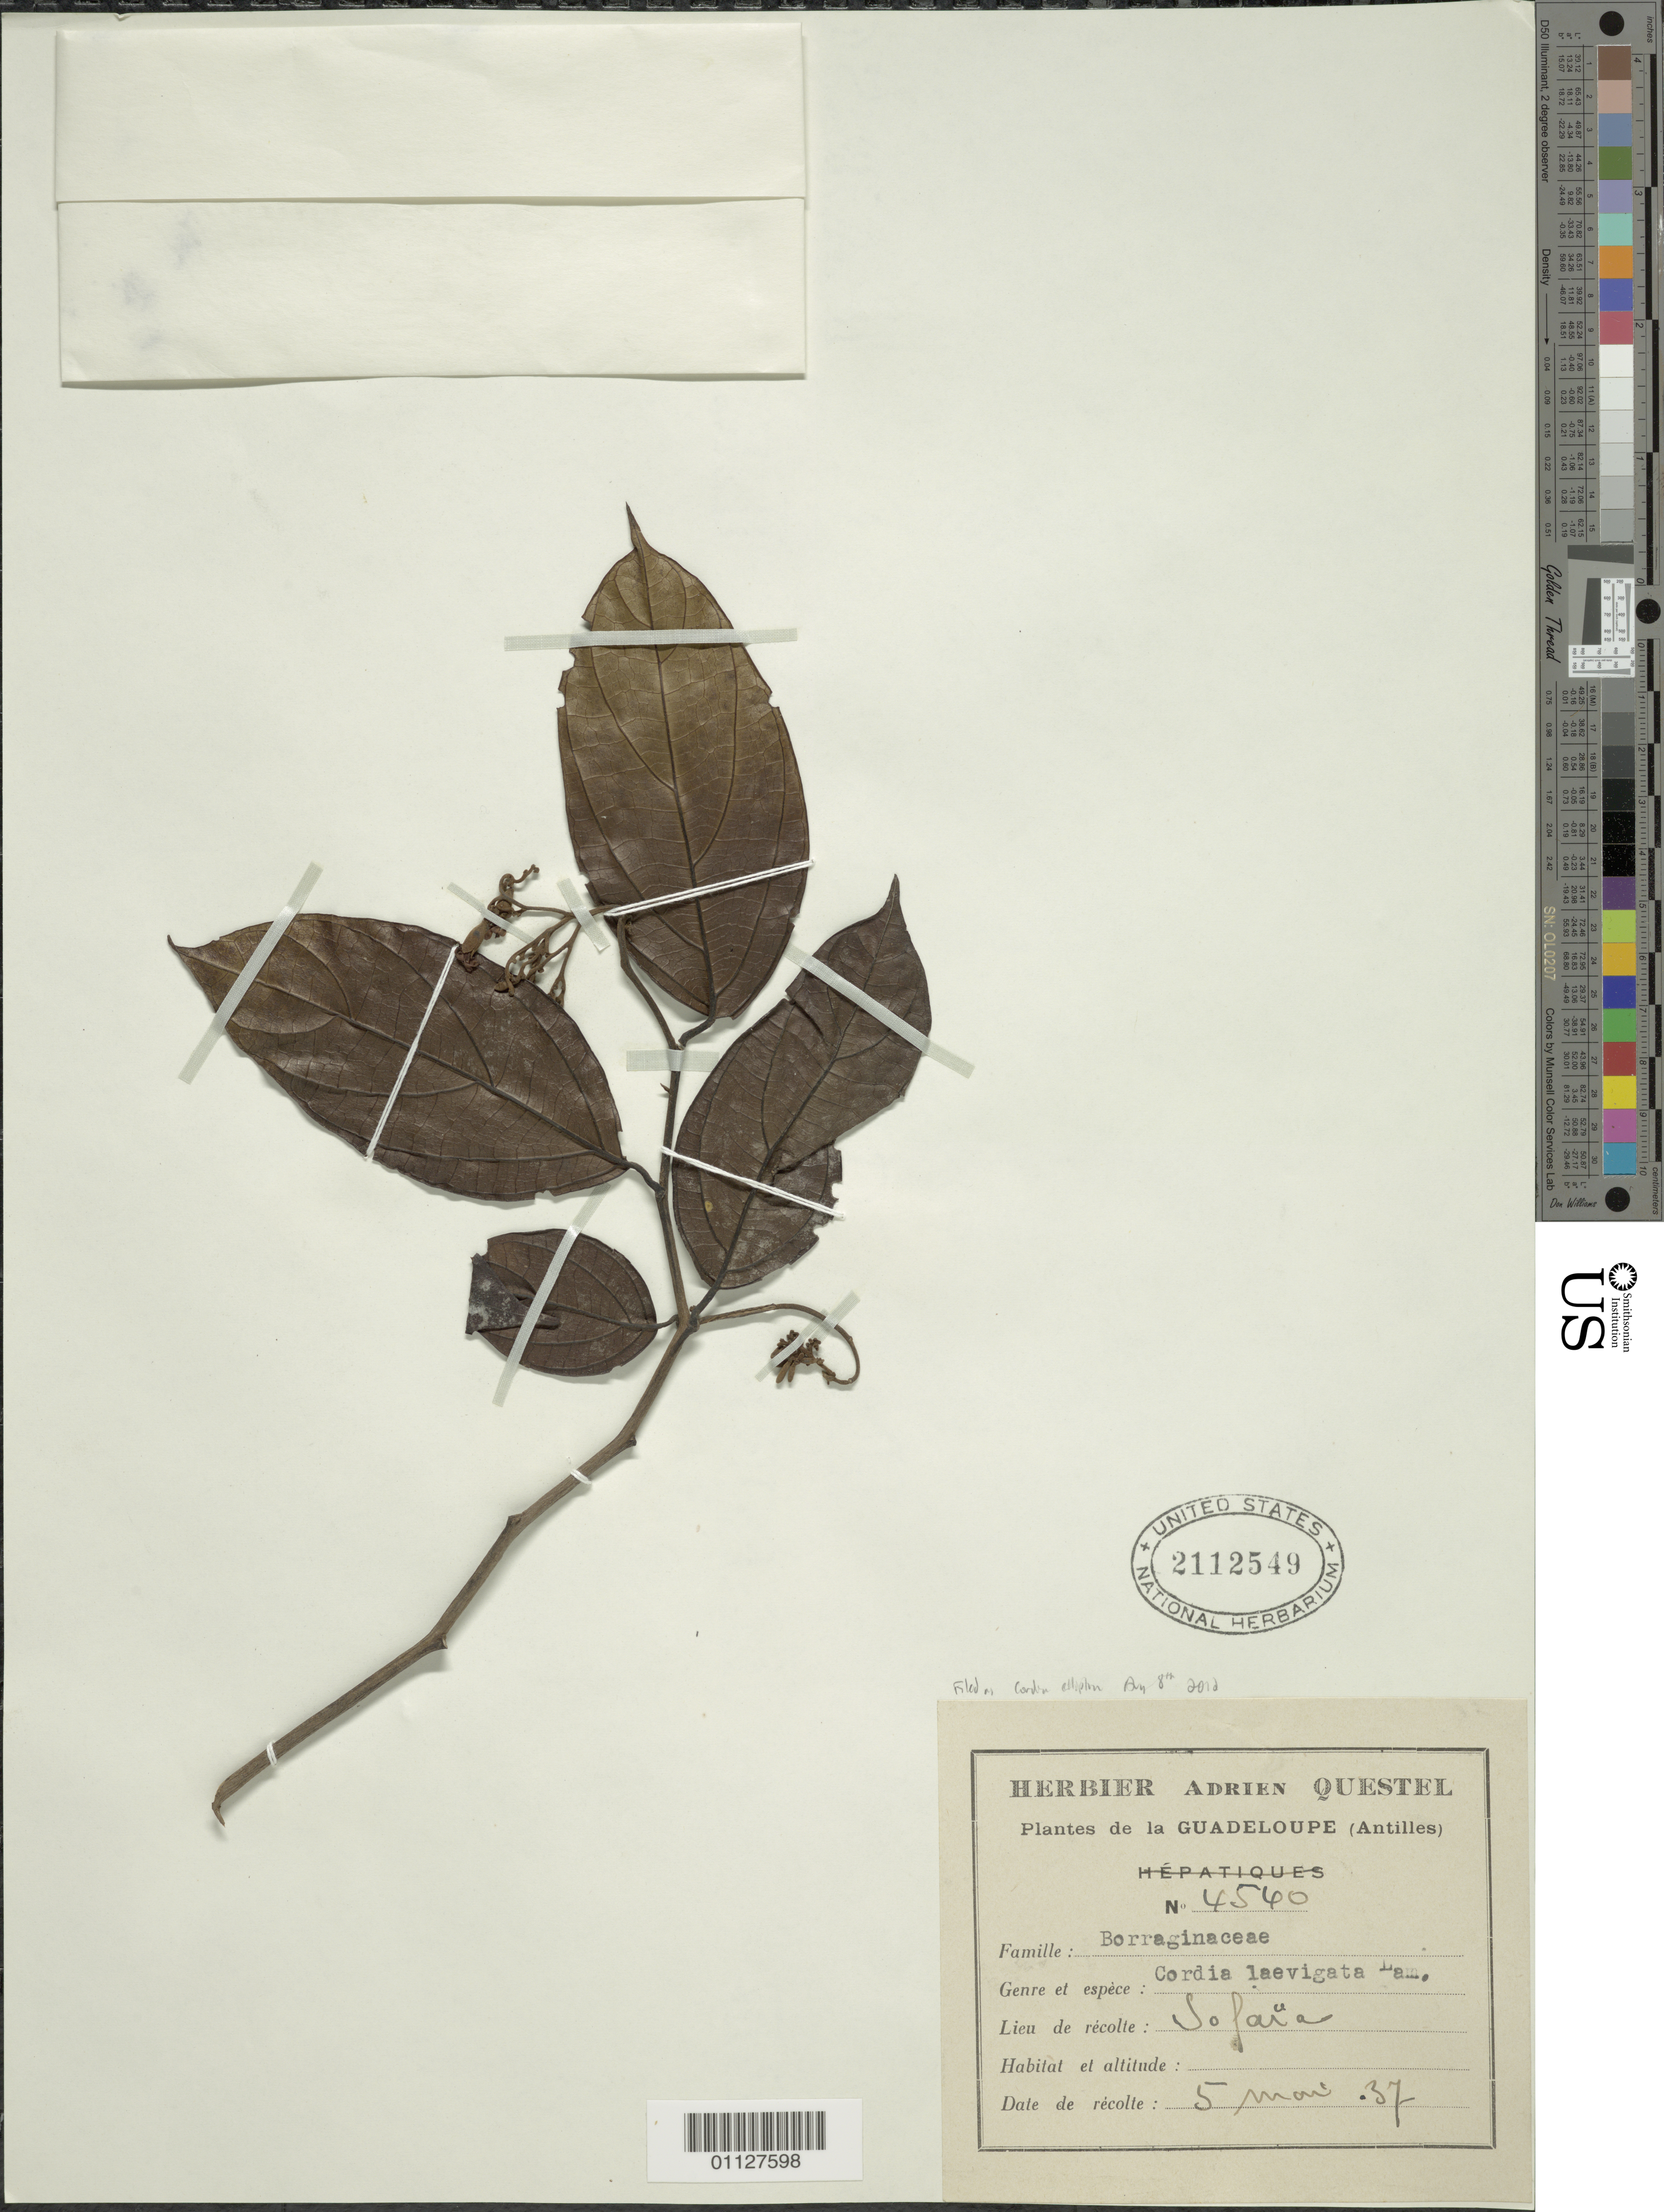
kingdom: Plantae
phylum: Tracheophyta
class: Magnoliopsida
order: Boraginales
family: Cordiaceae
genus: Cordia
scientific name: Cordia elliptica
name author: Sw.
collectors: A. Questel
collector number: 4540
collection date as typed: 05 May 1937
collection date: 1937-05-05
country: Guadeloupe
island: Basse Terre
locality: Sofaia.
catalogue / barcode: US 2112549